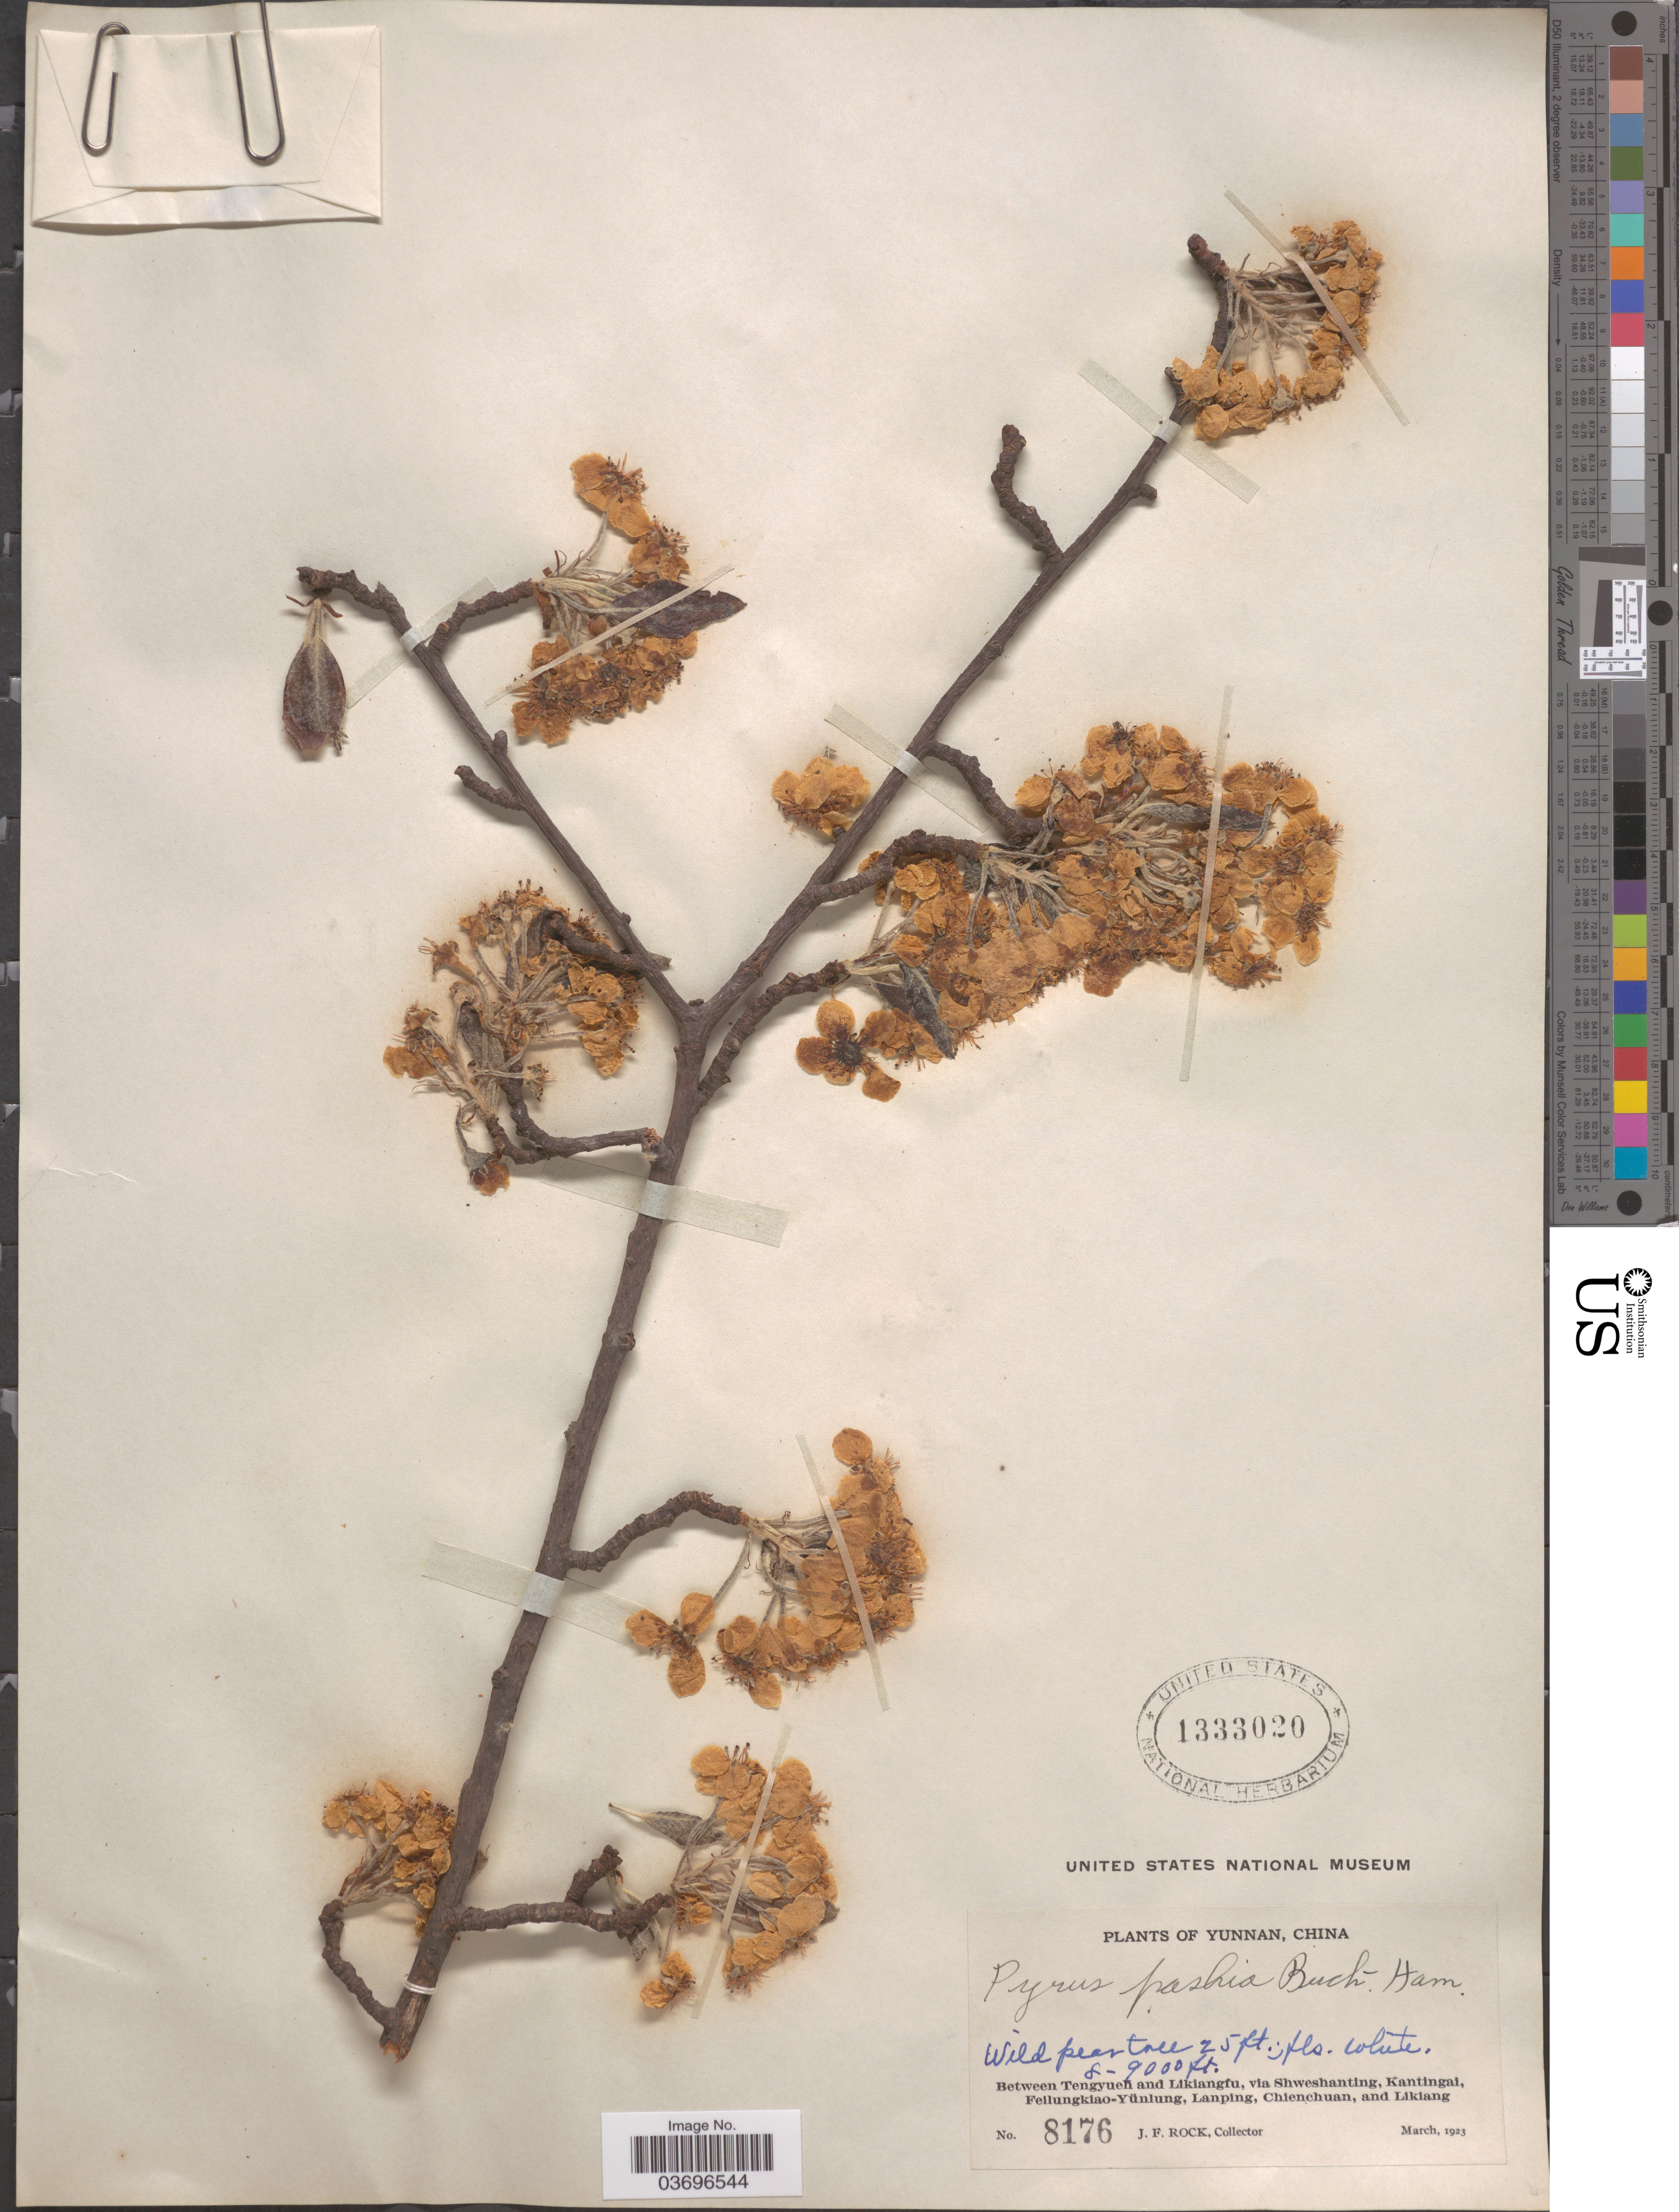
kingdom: Plantae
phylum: Tracheophyta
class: Magnoliopsida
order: Rosales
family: Rosaceae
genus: Pyrus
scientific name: Pyrus pashia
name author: Buch.-Ham. ex D. Don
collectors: J. Rock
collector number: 8176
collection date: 1923-03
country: China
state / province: Yunnan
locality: Between Tengyueh and Likiangfu, via Shweshanting, Kantingai, Feilungkiao-Yünlung, Lanping, Chienchuan, and Likiang.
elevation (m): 2438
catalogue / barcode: US 1333020